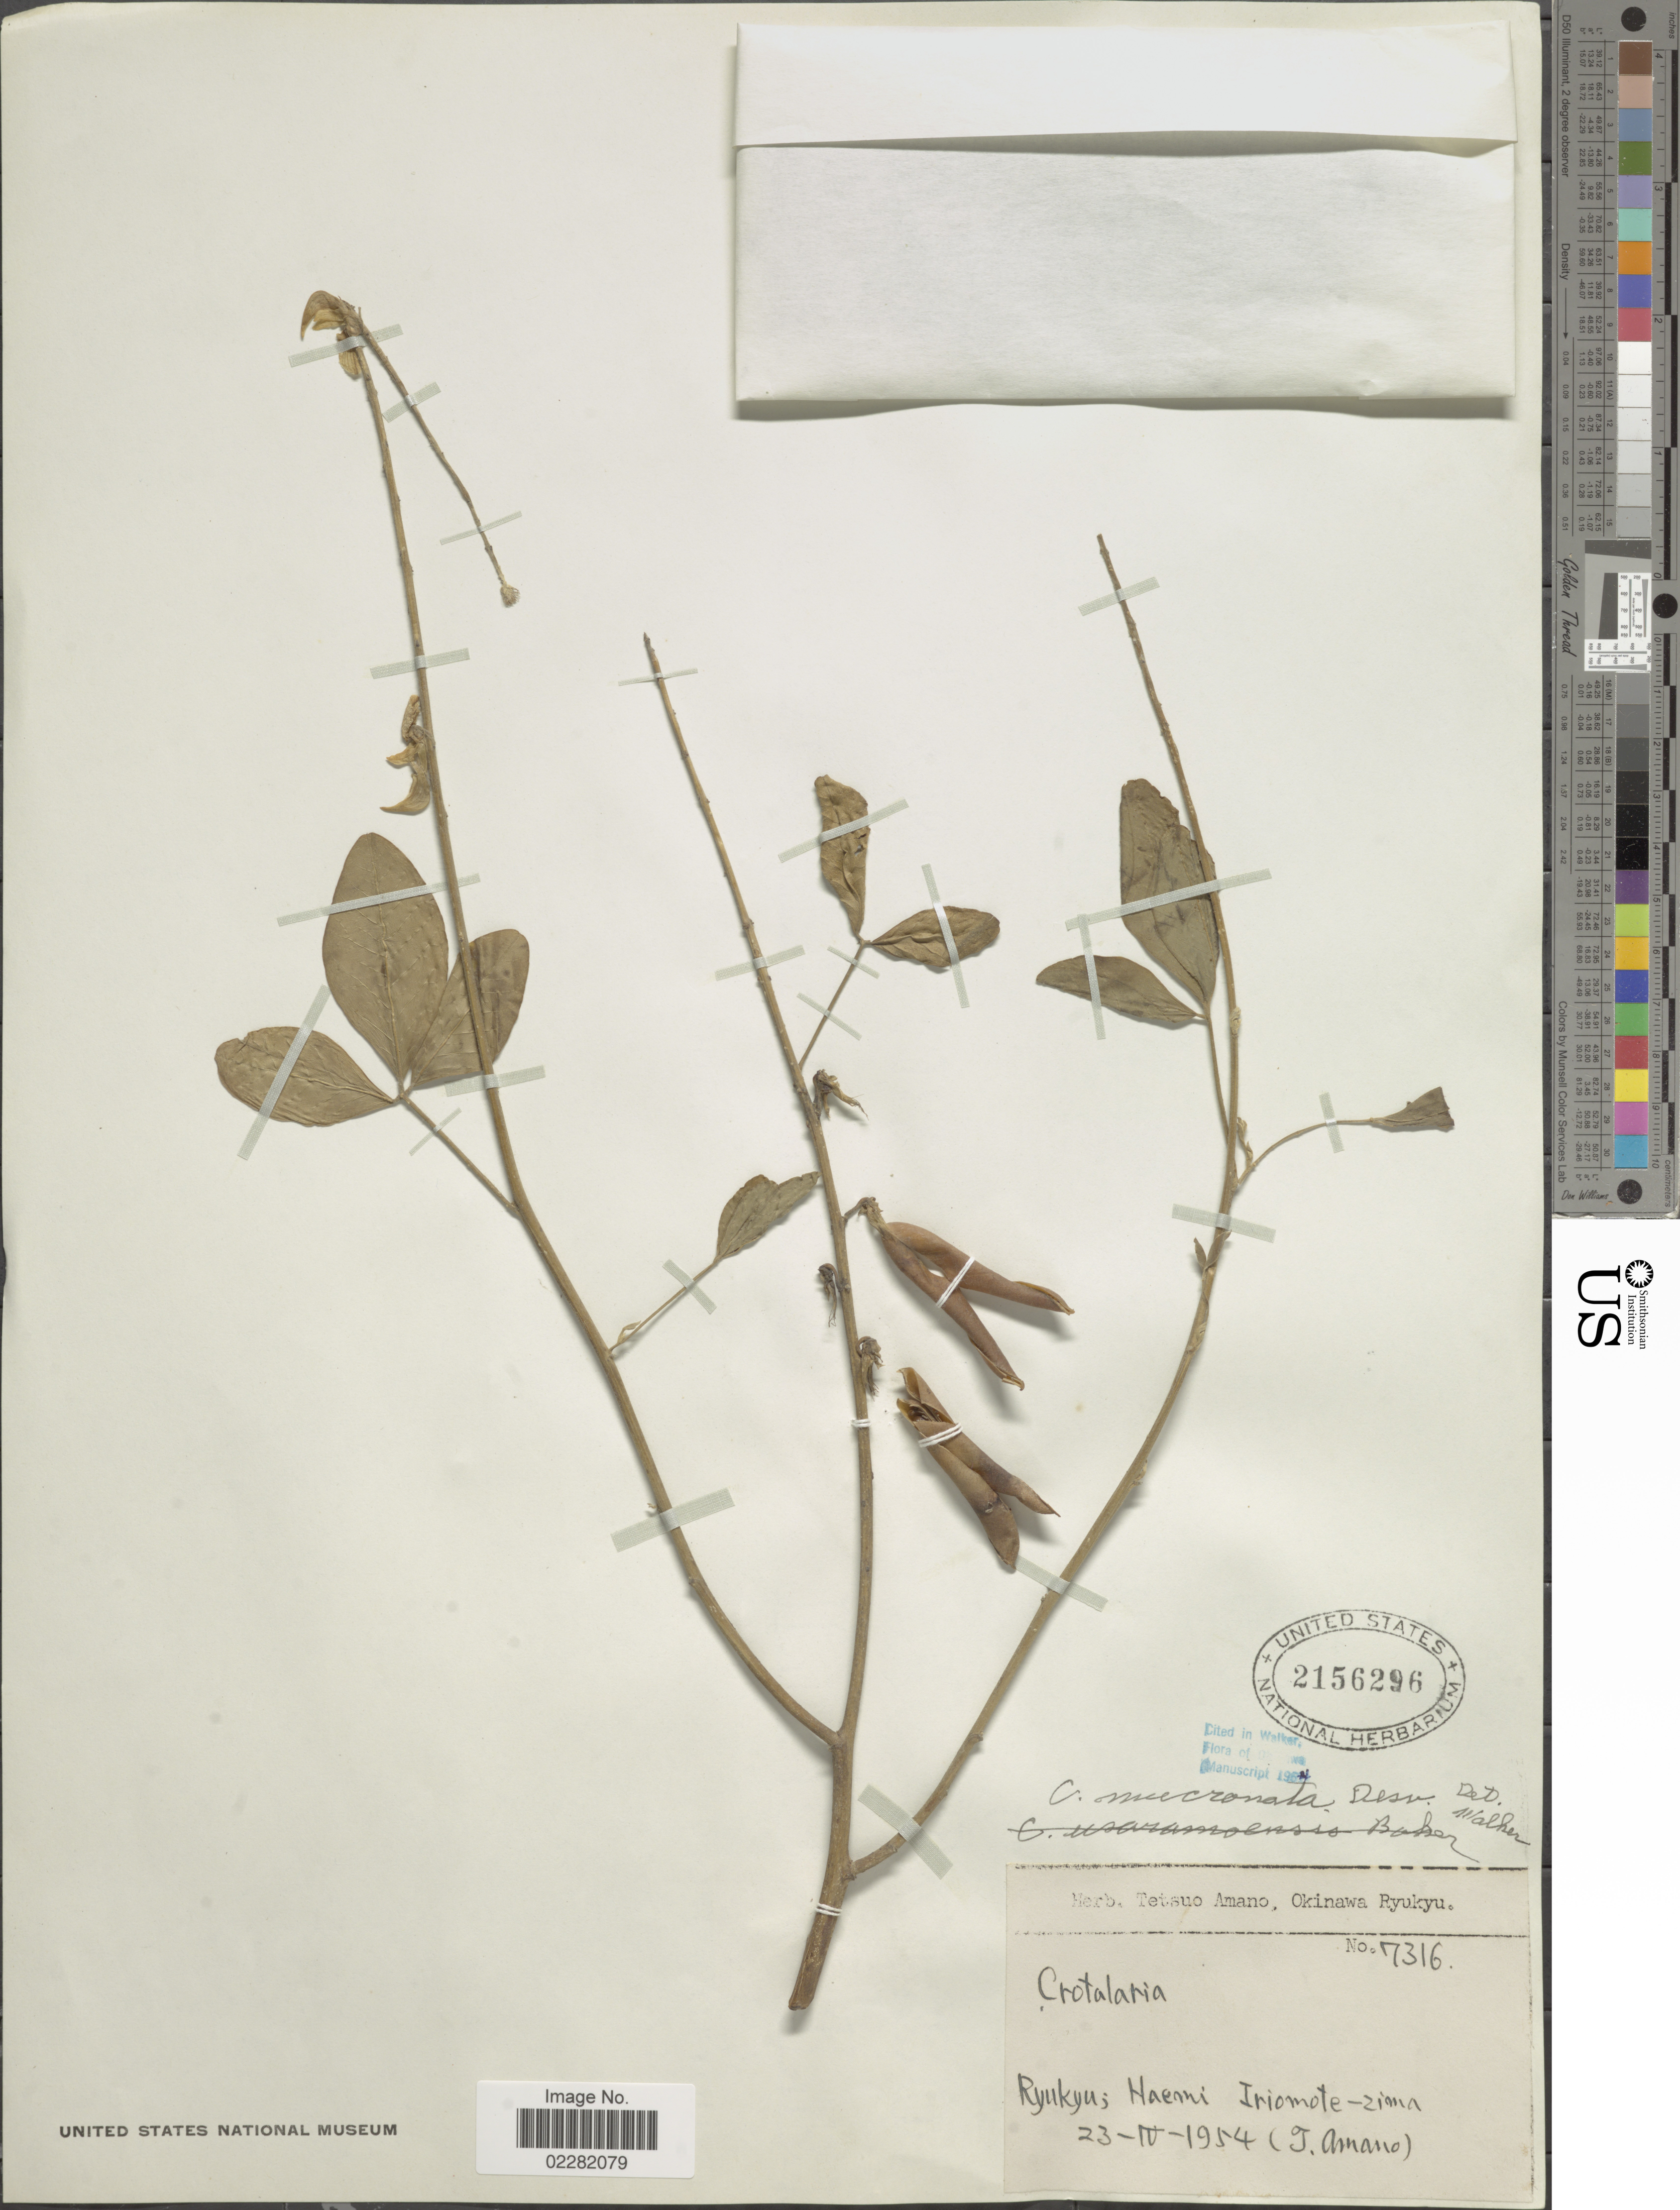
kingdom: Plantae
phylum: Tracheophyta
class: Magnoliopsida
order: Fabales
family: Fabaceae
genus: Crotalaria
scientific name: Crotalaria pallida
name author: Aiton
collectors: T. Amano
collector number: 7316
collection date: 1954-04-23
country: Japan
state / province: Okinawa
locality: Ryukyu: Haemi: Iriomote-zima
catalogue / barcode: US 2156296